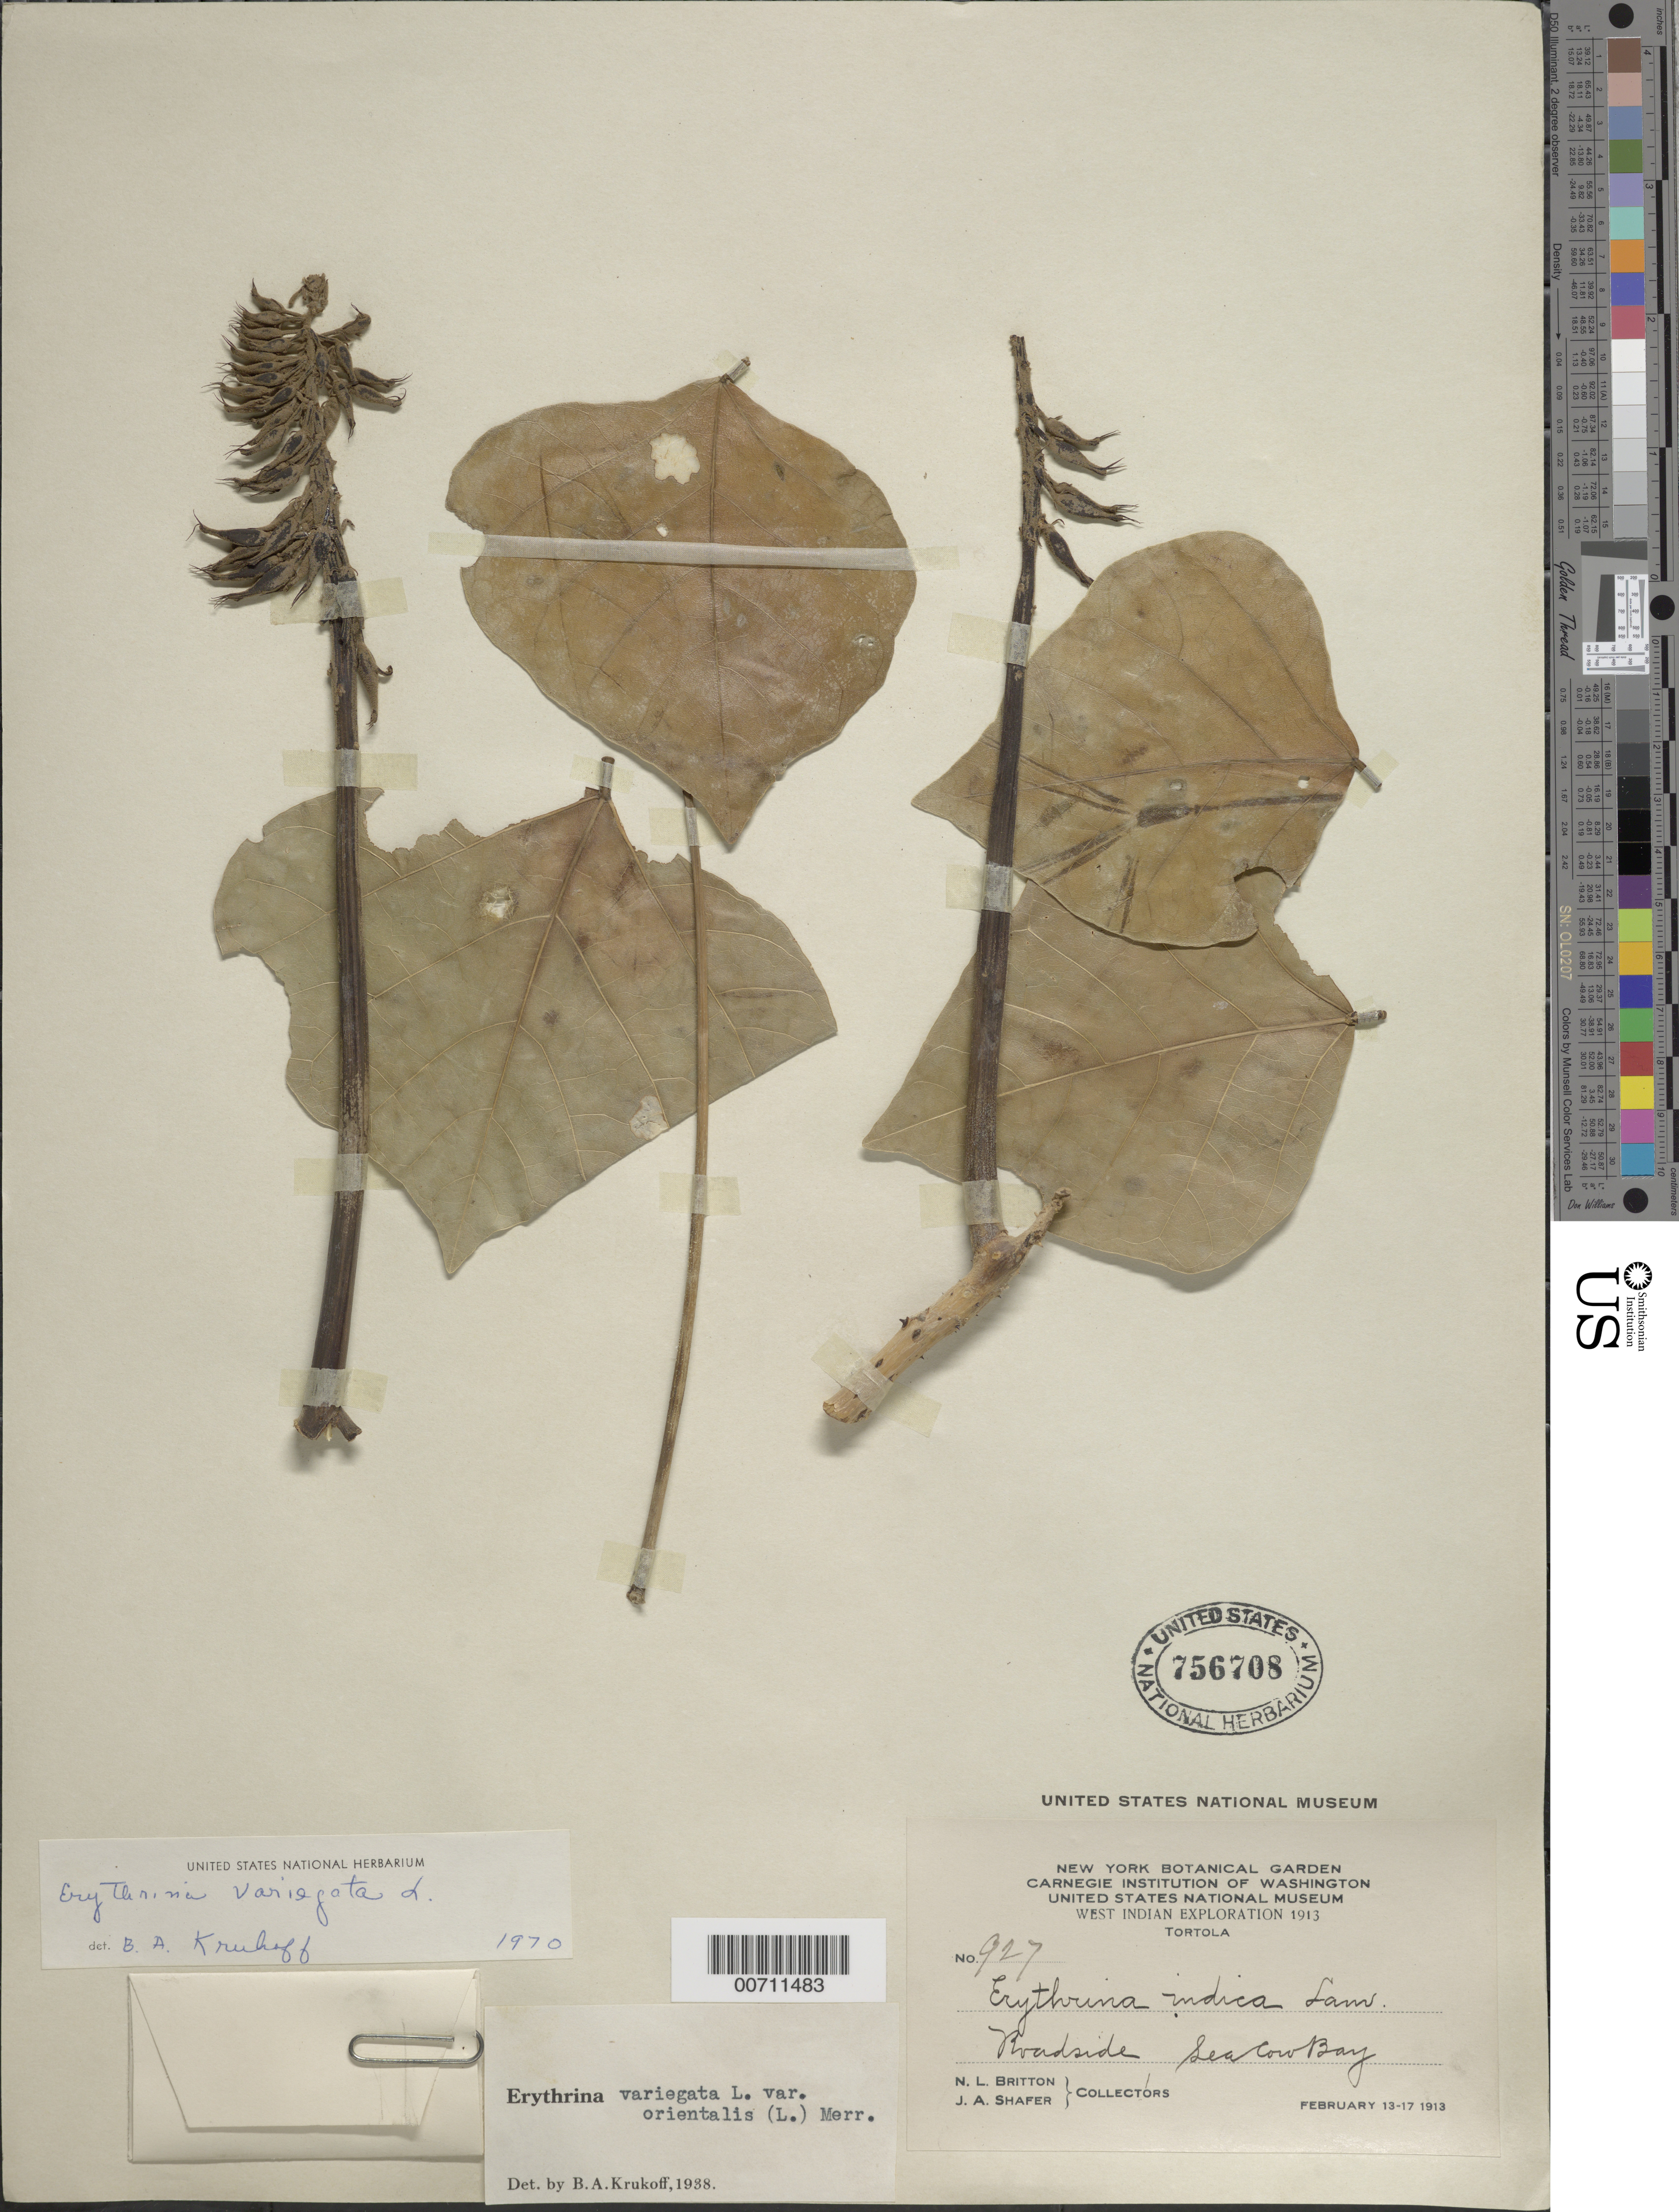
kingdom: Plantae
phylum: Tracheophyta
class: Magnoliopsida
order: Fabales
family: Fabaceae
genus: Erythrina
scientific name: Erythrina velutina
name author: Willd.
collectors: N. Britton & J. A. Shafer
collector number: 927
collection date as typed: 13 Feb 1913 to 17 Feb 1913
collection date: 1913-02-13/1913-02-17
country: British Virgin Islands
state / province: Tortola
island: Tortola Island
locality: Sea Cow Bay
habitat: Roadside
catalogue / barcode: US 756708